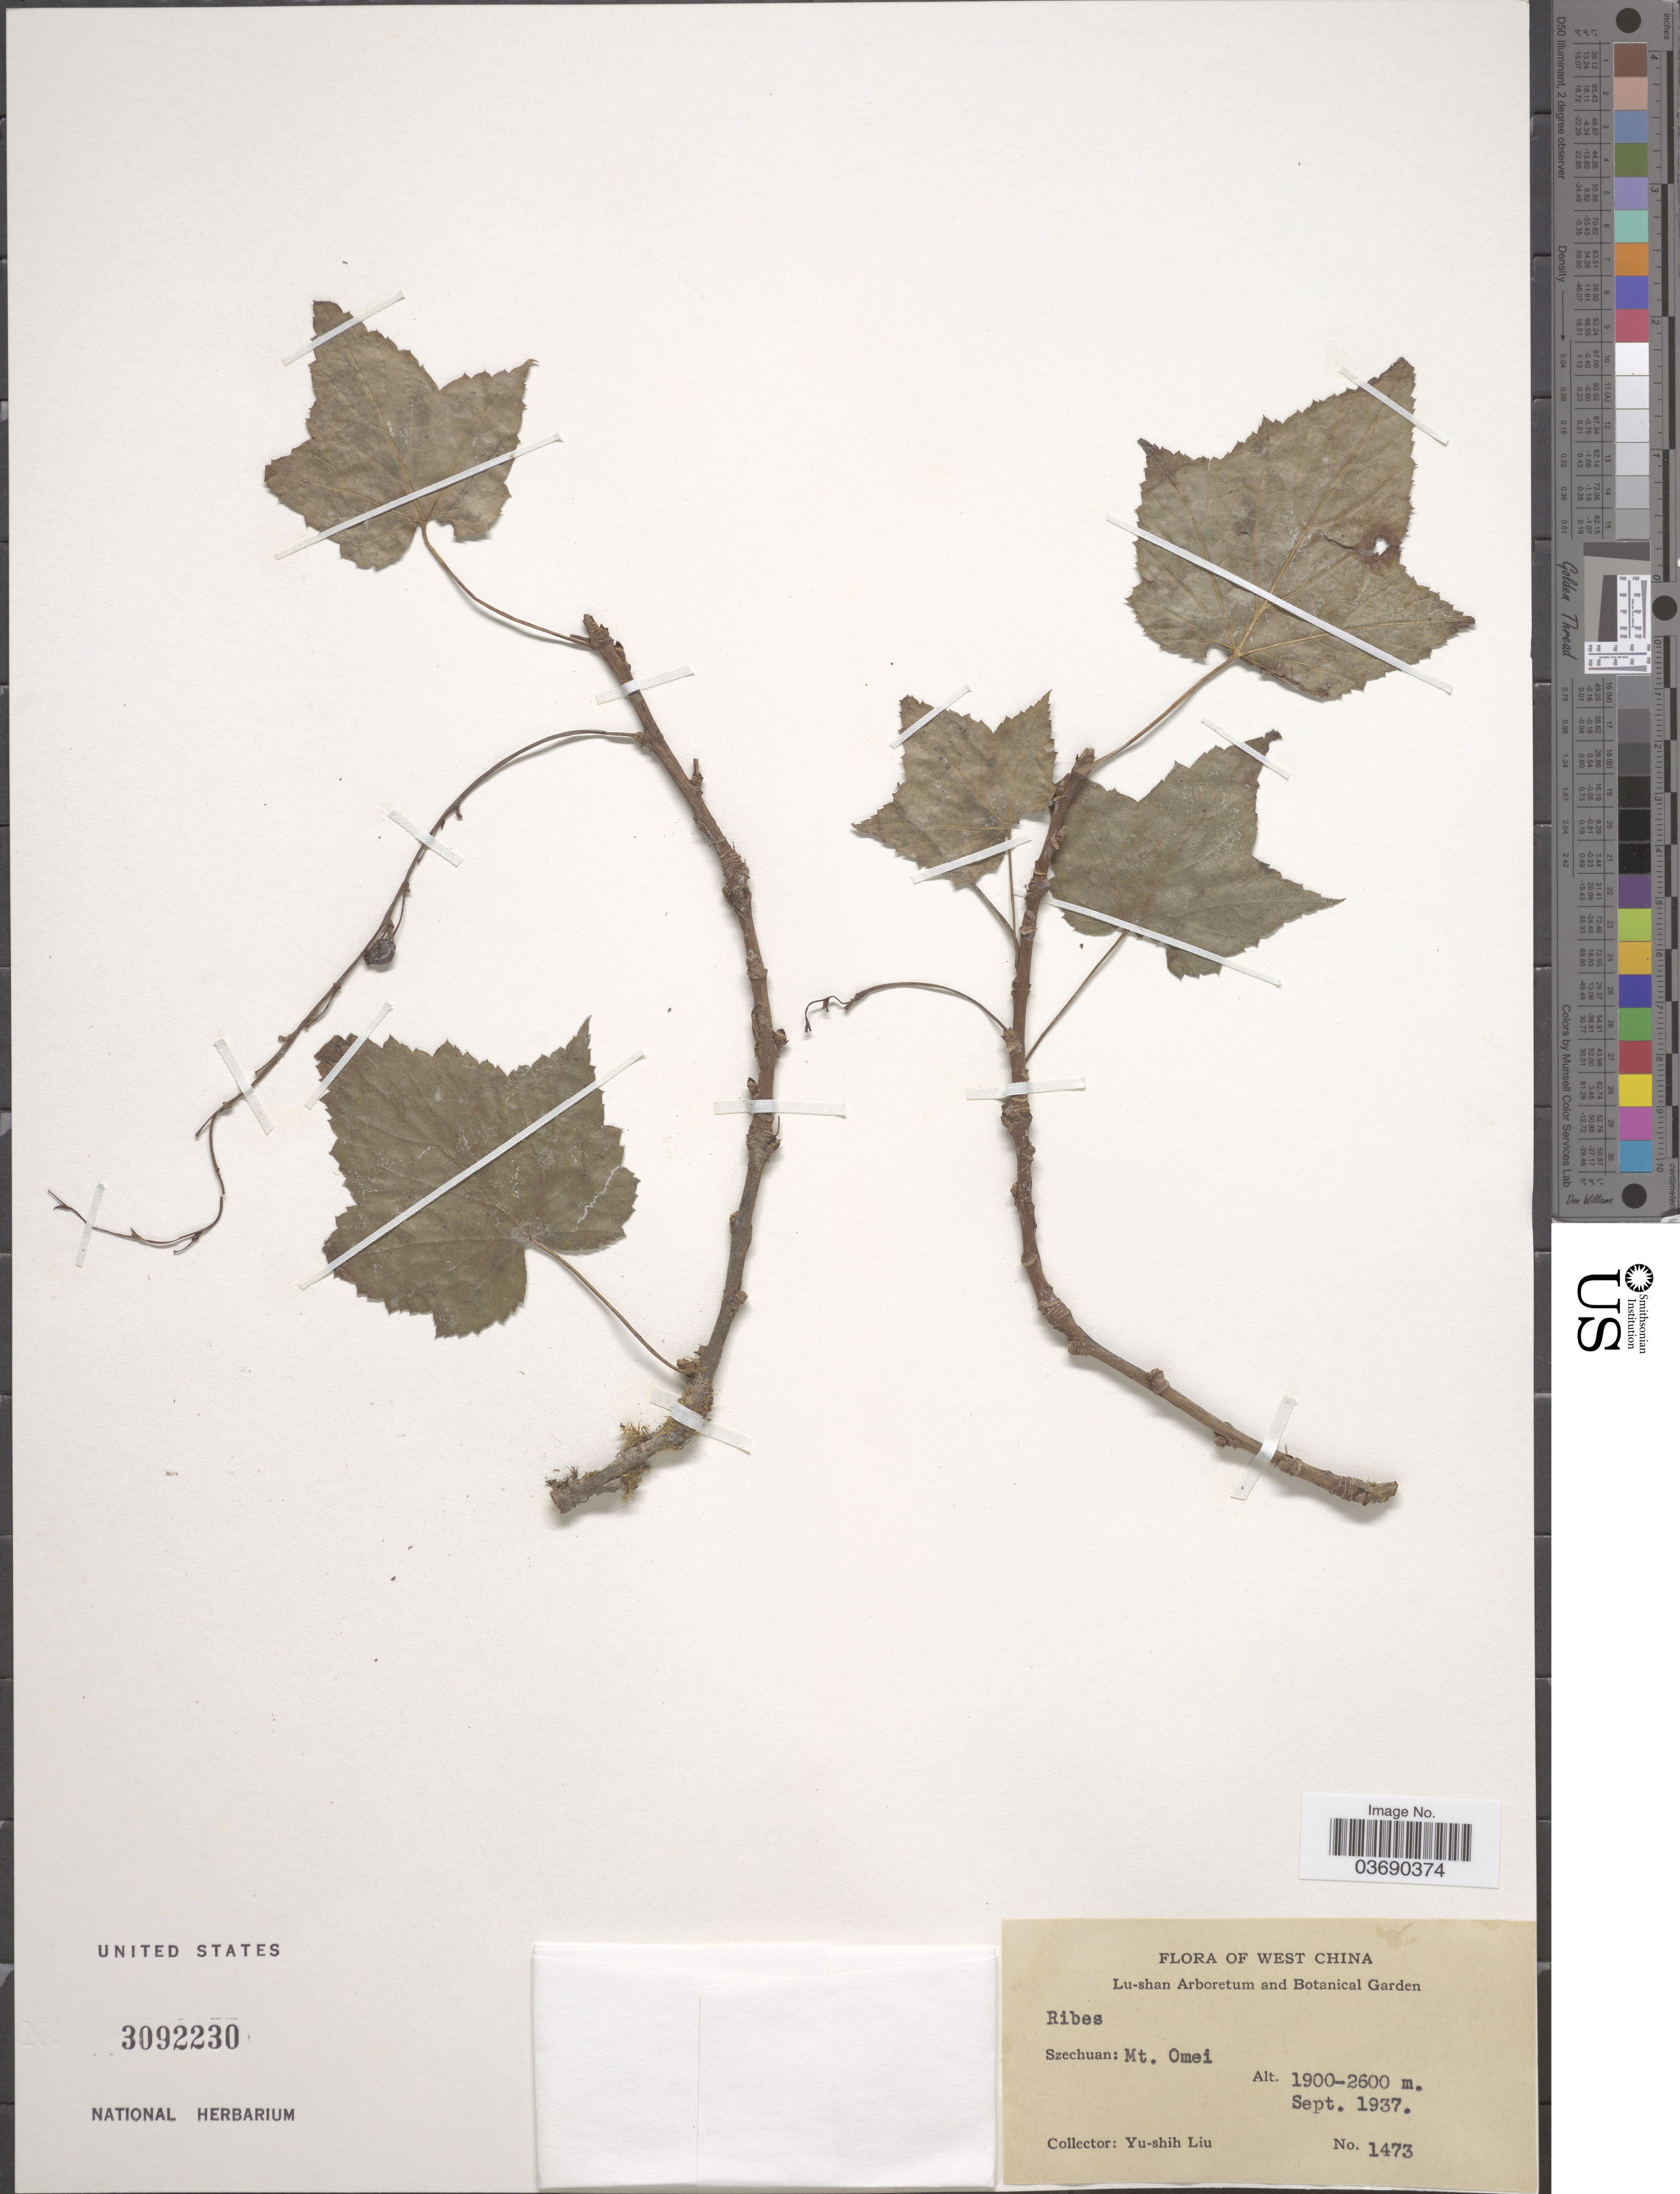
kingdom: Plantae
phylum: Tracheophyta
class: Magnoliopsida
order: Saxifragales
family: Grossulariaceae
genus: Ribes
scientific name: Ribes sp.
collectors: Y.-S. Liu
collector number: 1473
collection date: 1937-09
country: China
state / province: Sichuan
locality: West China. Szechuan: Mt. Omei.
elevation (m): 1900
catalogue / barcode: US 3092230